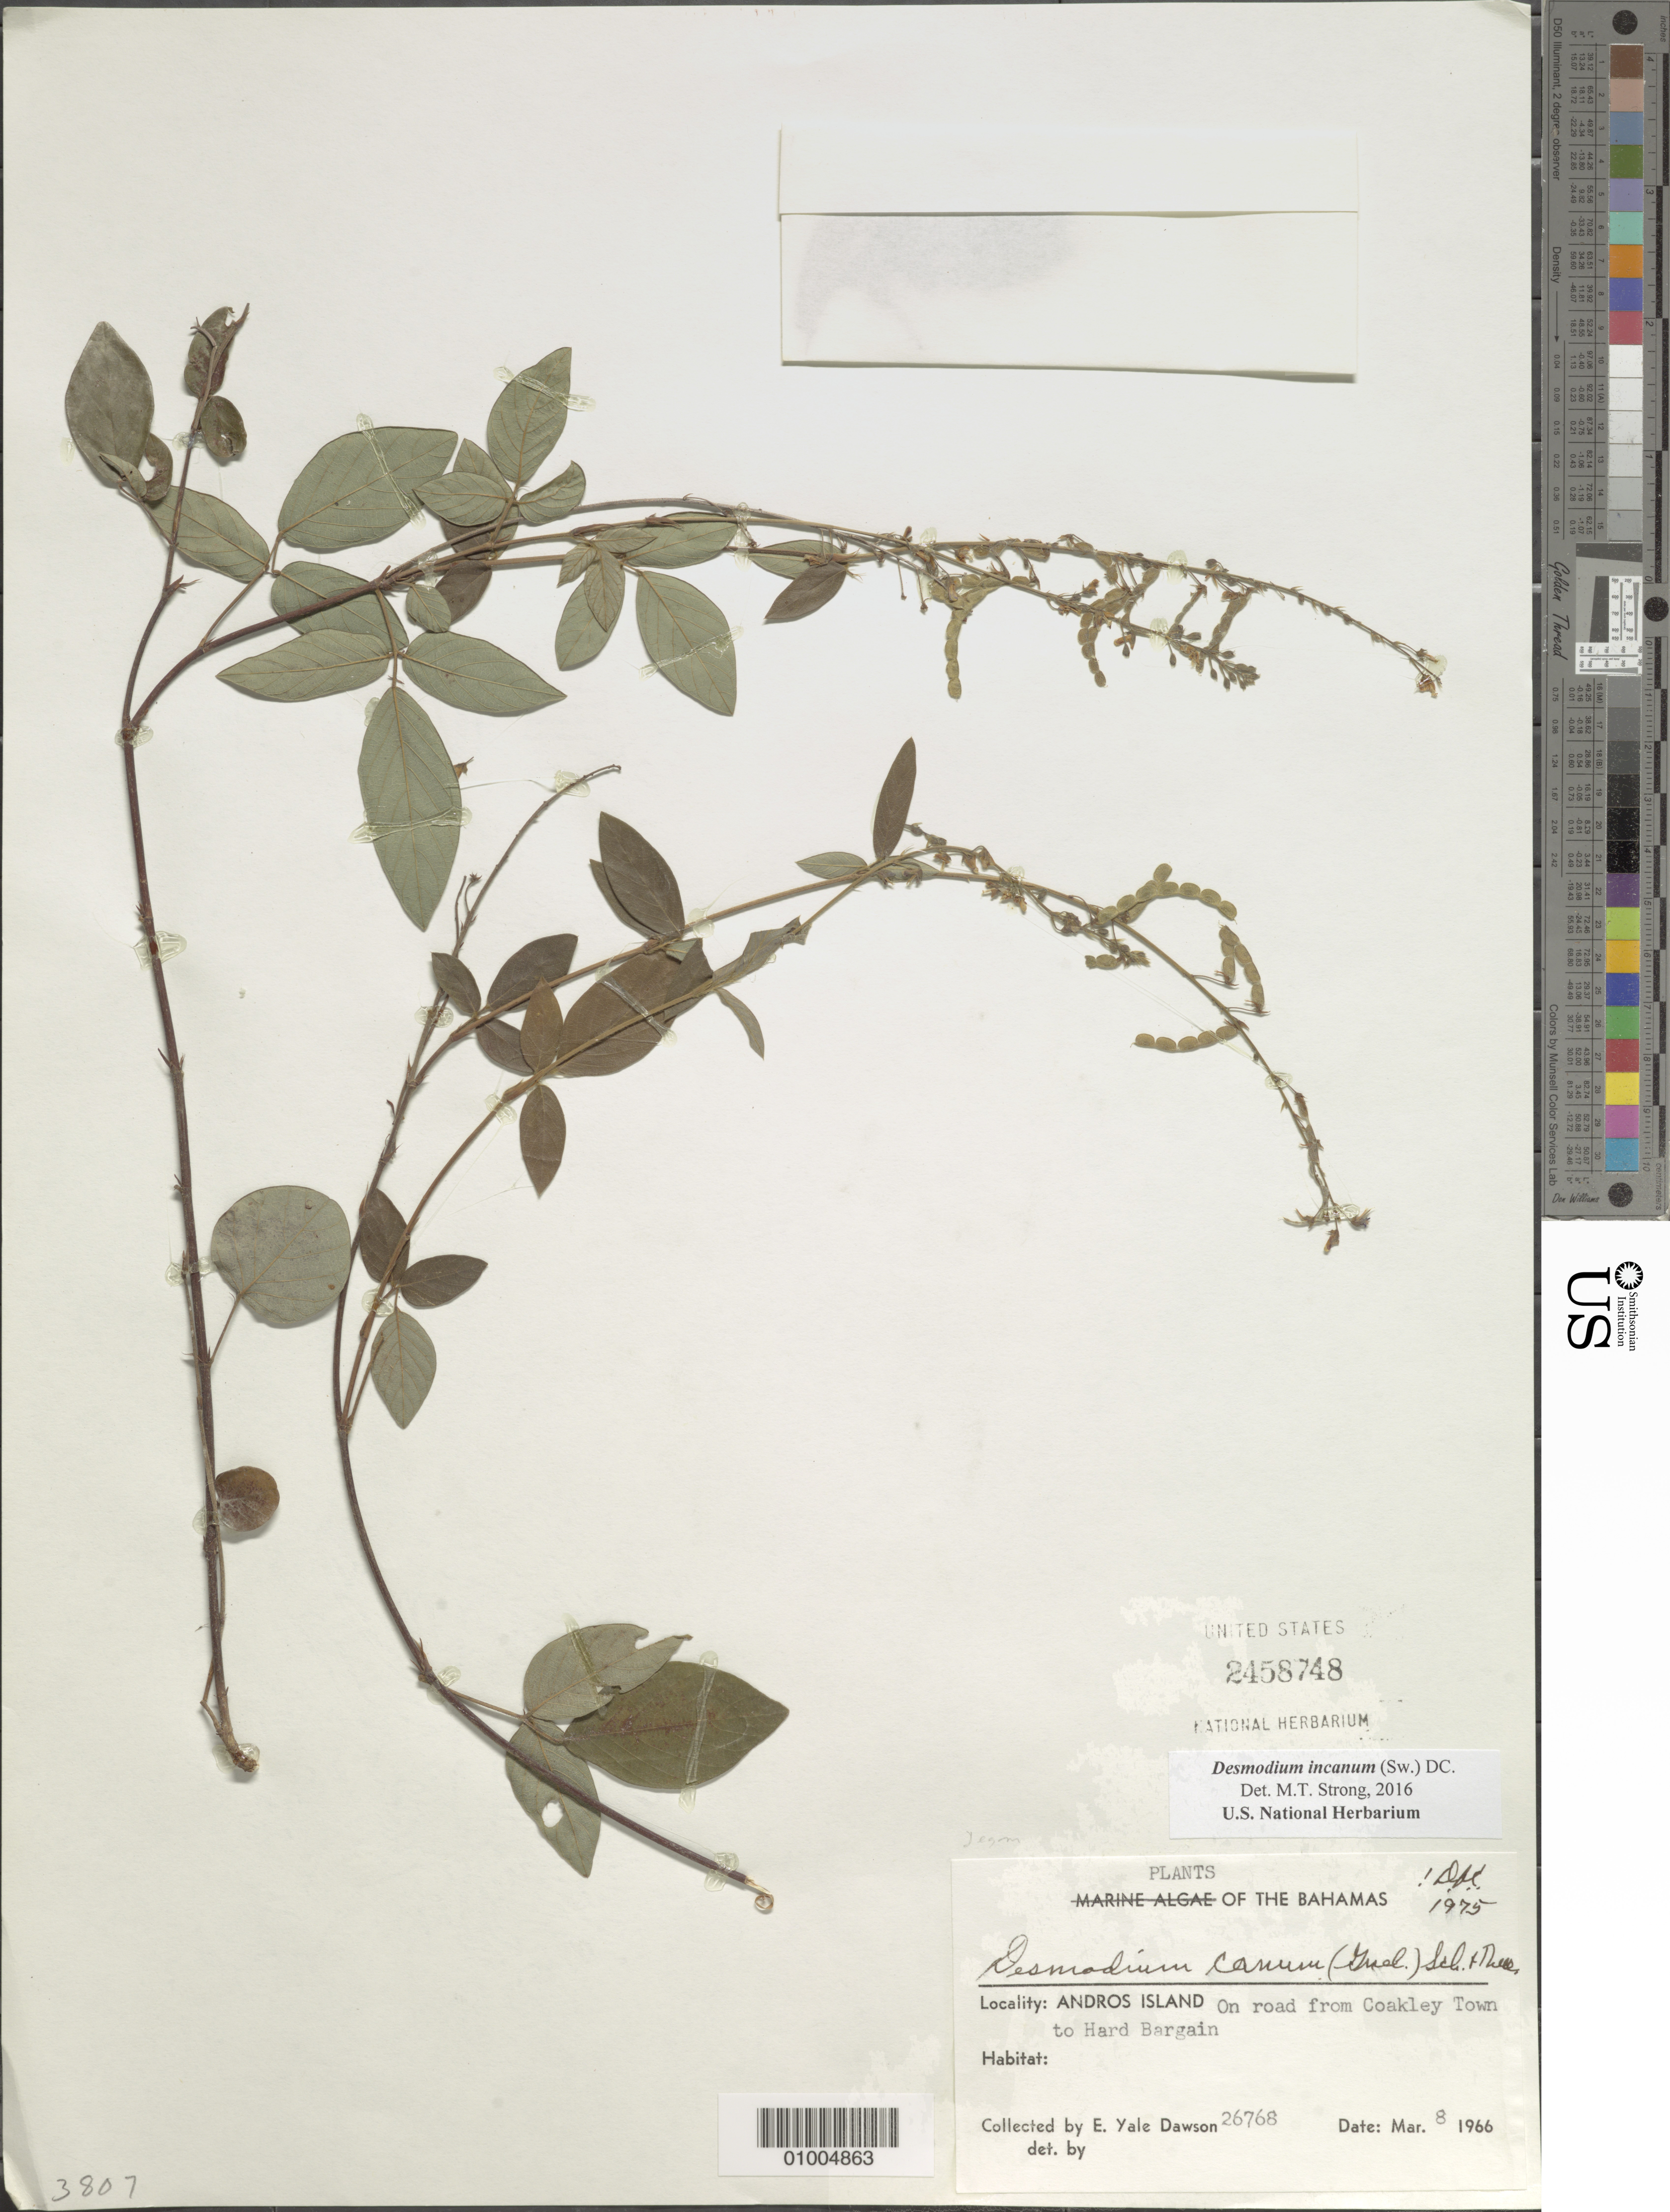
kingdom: Plantae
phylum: Tracheophyta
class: Magnoliopsida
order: Fabales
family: Fabaceae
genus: Desmodium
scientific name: Desmodium incanum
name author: (Sw.) DC.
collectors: E. Y. Dawson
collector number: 26768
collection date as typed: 08 Mar 1966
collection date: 1966-03-08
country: Bahamas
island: Andros I.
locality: On road from Cloakley Town to Hard Bargain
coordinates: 0 N, 0 E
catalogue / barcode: US 2458748